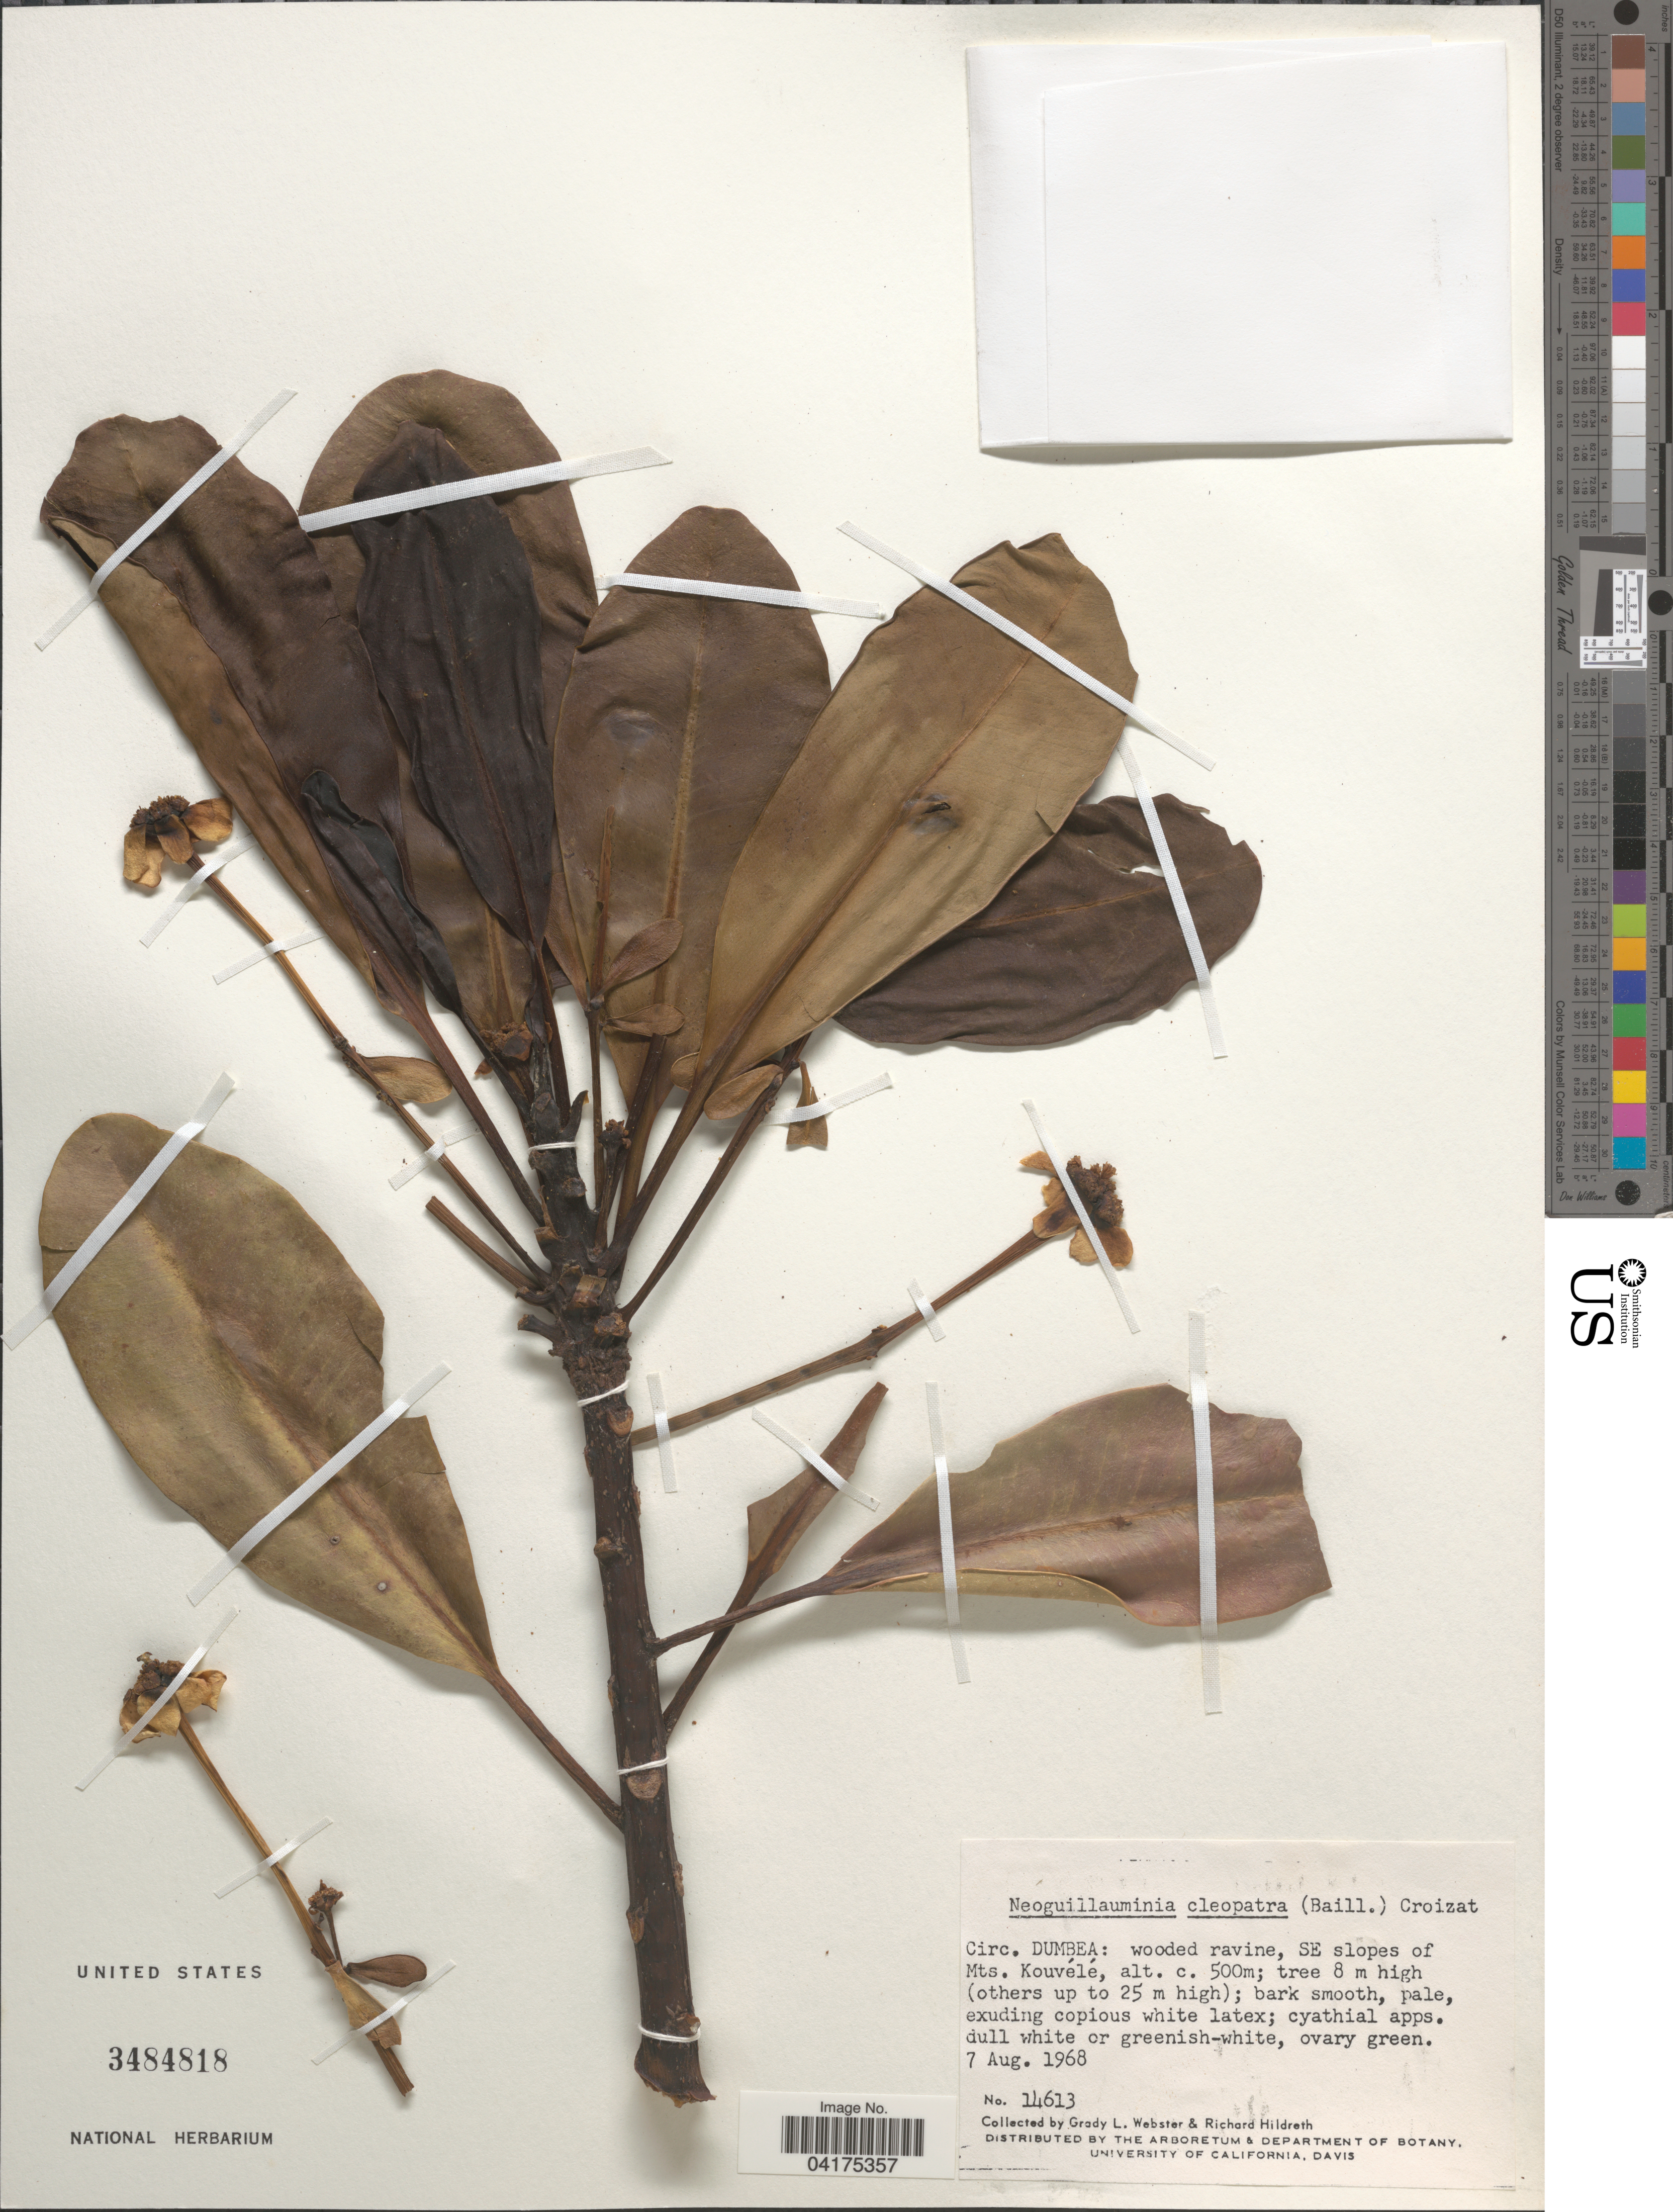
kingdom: Plantae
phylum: Tracheophyta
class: Magnoliopsida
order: Malpighiales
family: Euphorbiaceae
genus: Neoguillauminia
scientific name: Neoguillauminia cleopatra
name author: (Baill.) Croizat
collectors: G. L. Webster & R. Hildreth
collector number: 14613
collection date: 1968-08-07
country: New Caledonia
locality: Circ. Dumbea: wooded ravine, SE slopes of Mts. Kouvélé.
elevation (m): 500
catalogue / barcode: US 3484818